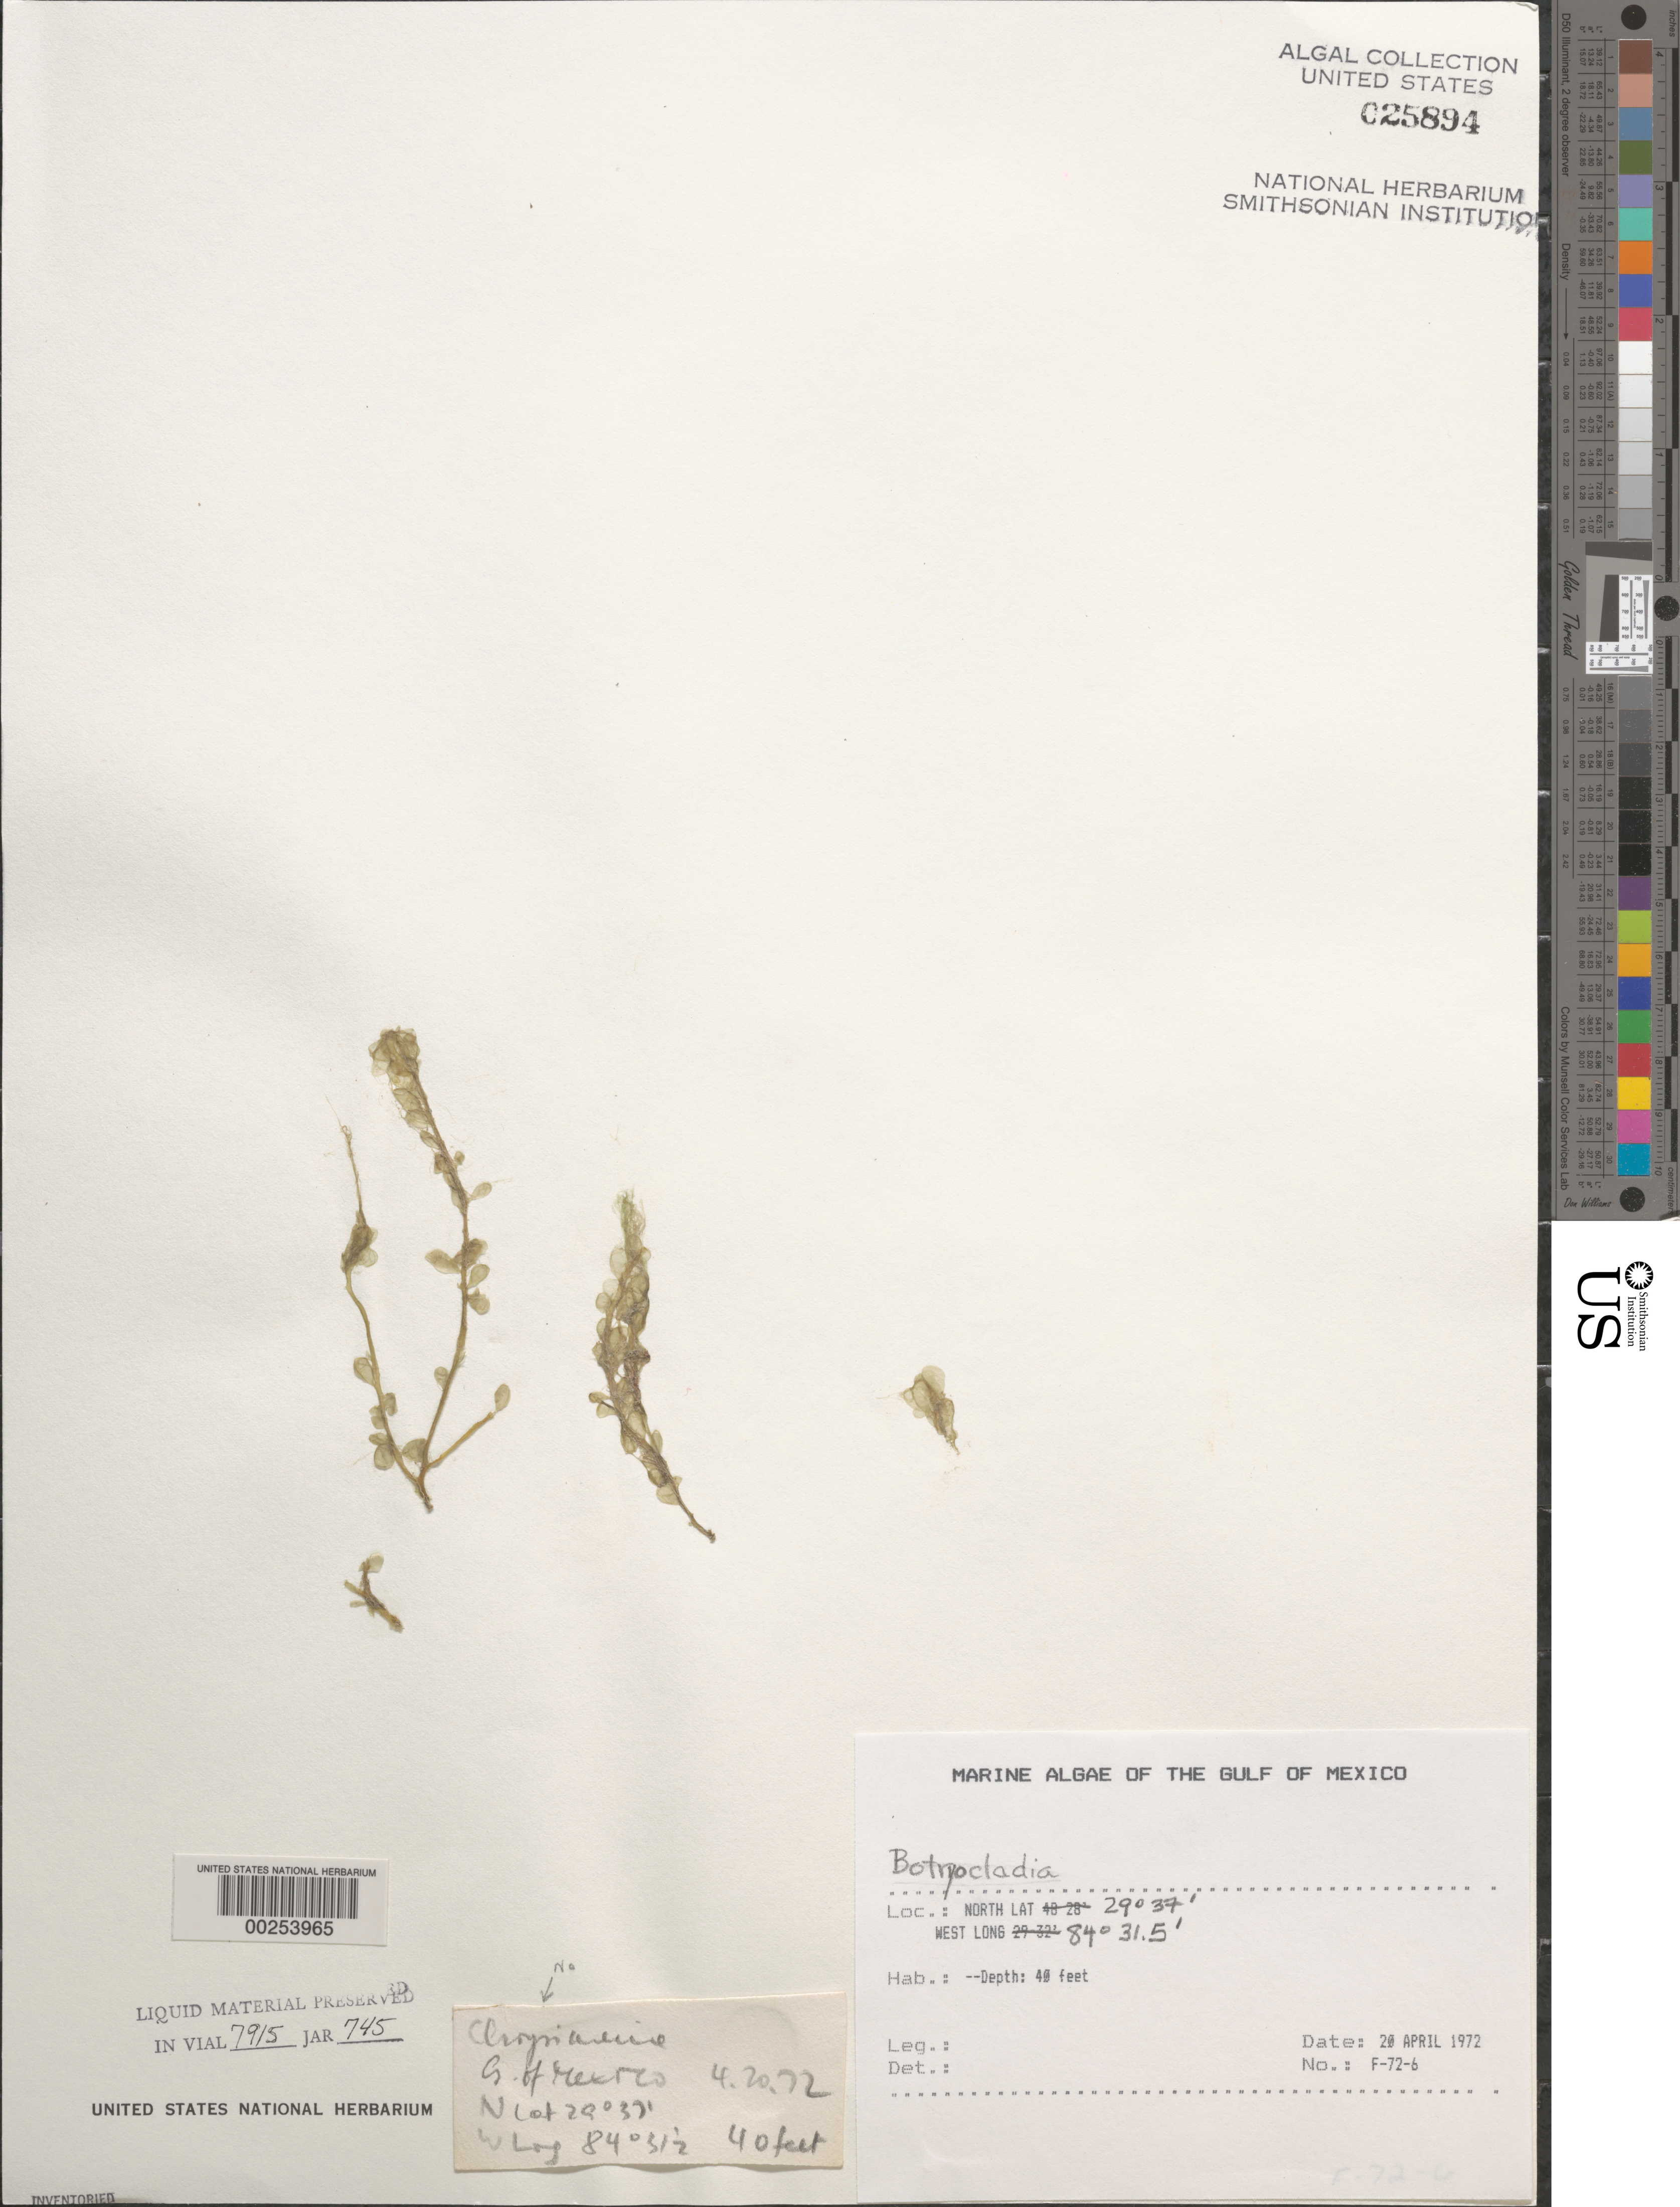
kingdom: Plantae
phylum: Rhodophyta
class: Florideophyceae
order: Rhodymeniales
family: Rhodymeniaceae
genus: Botryocladia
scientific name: Botryocladia sp.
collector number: F-72-6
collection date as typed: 20 Apr 1972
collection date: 1972-04-20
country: United States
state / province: Florida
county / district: Franklin County / Gulf County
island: St. George Island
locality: Gulf of Mexico off St. George Island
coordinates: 29 37'N, 84 31 1/2'W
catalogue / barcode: US 25894